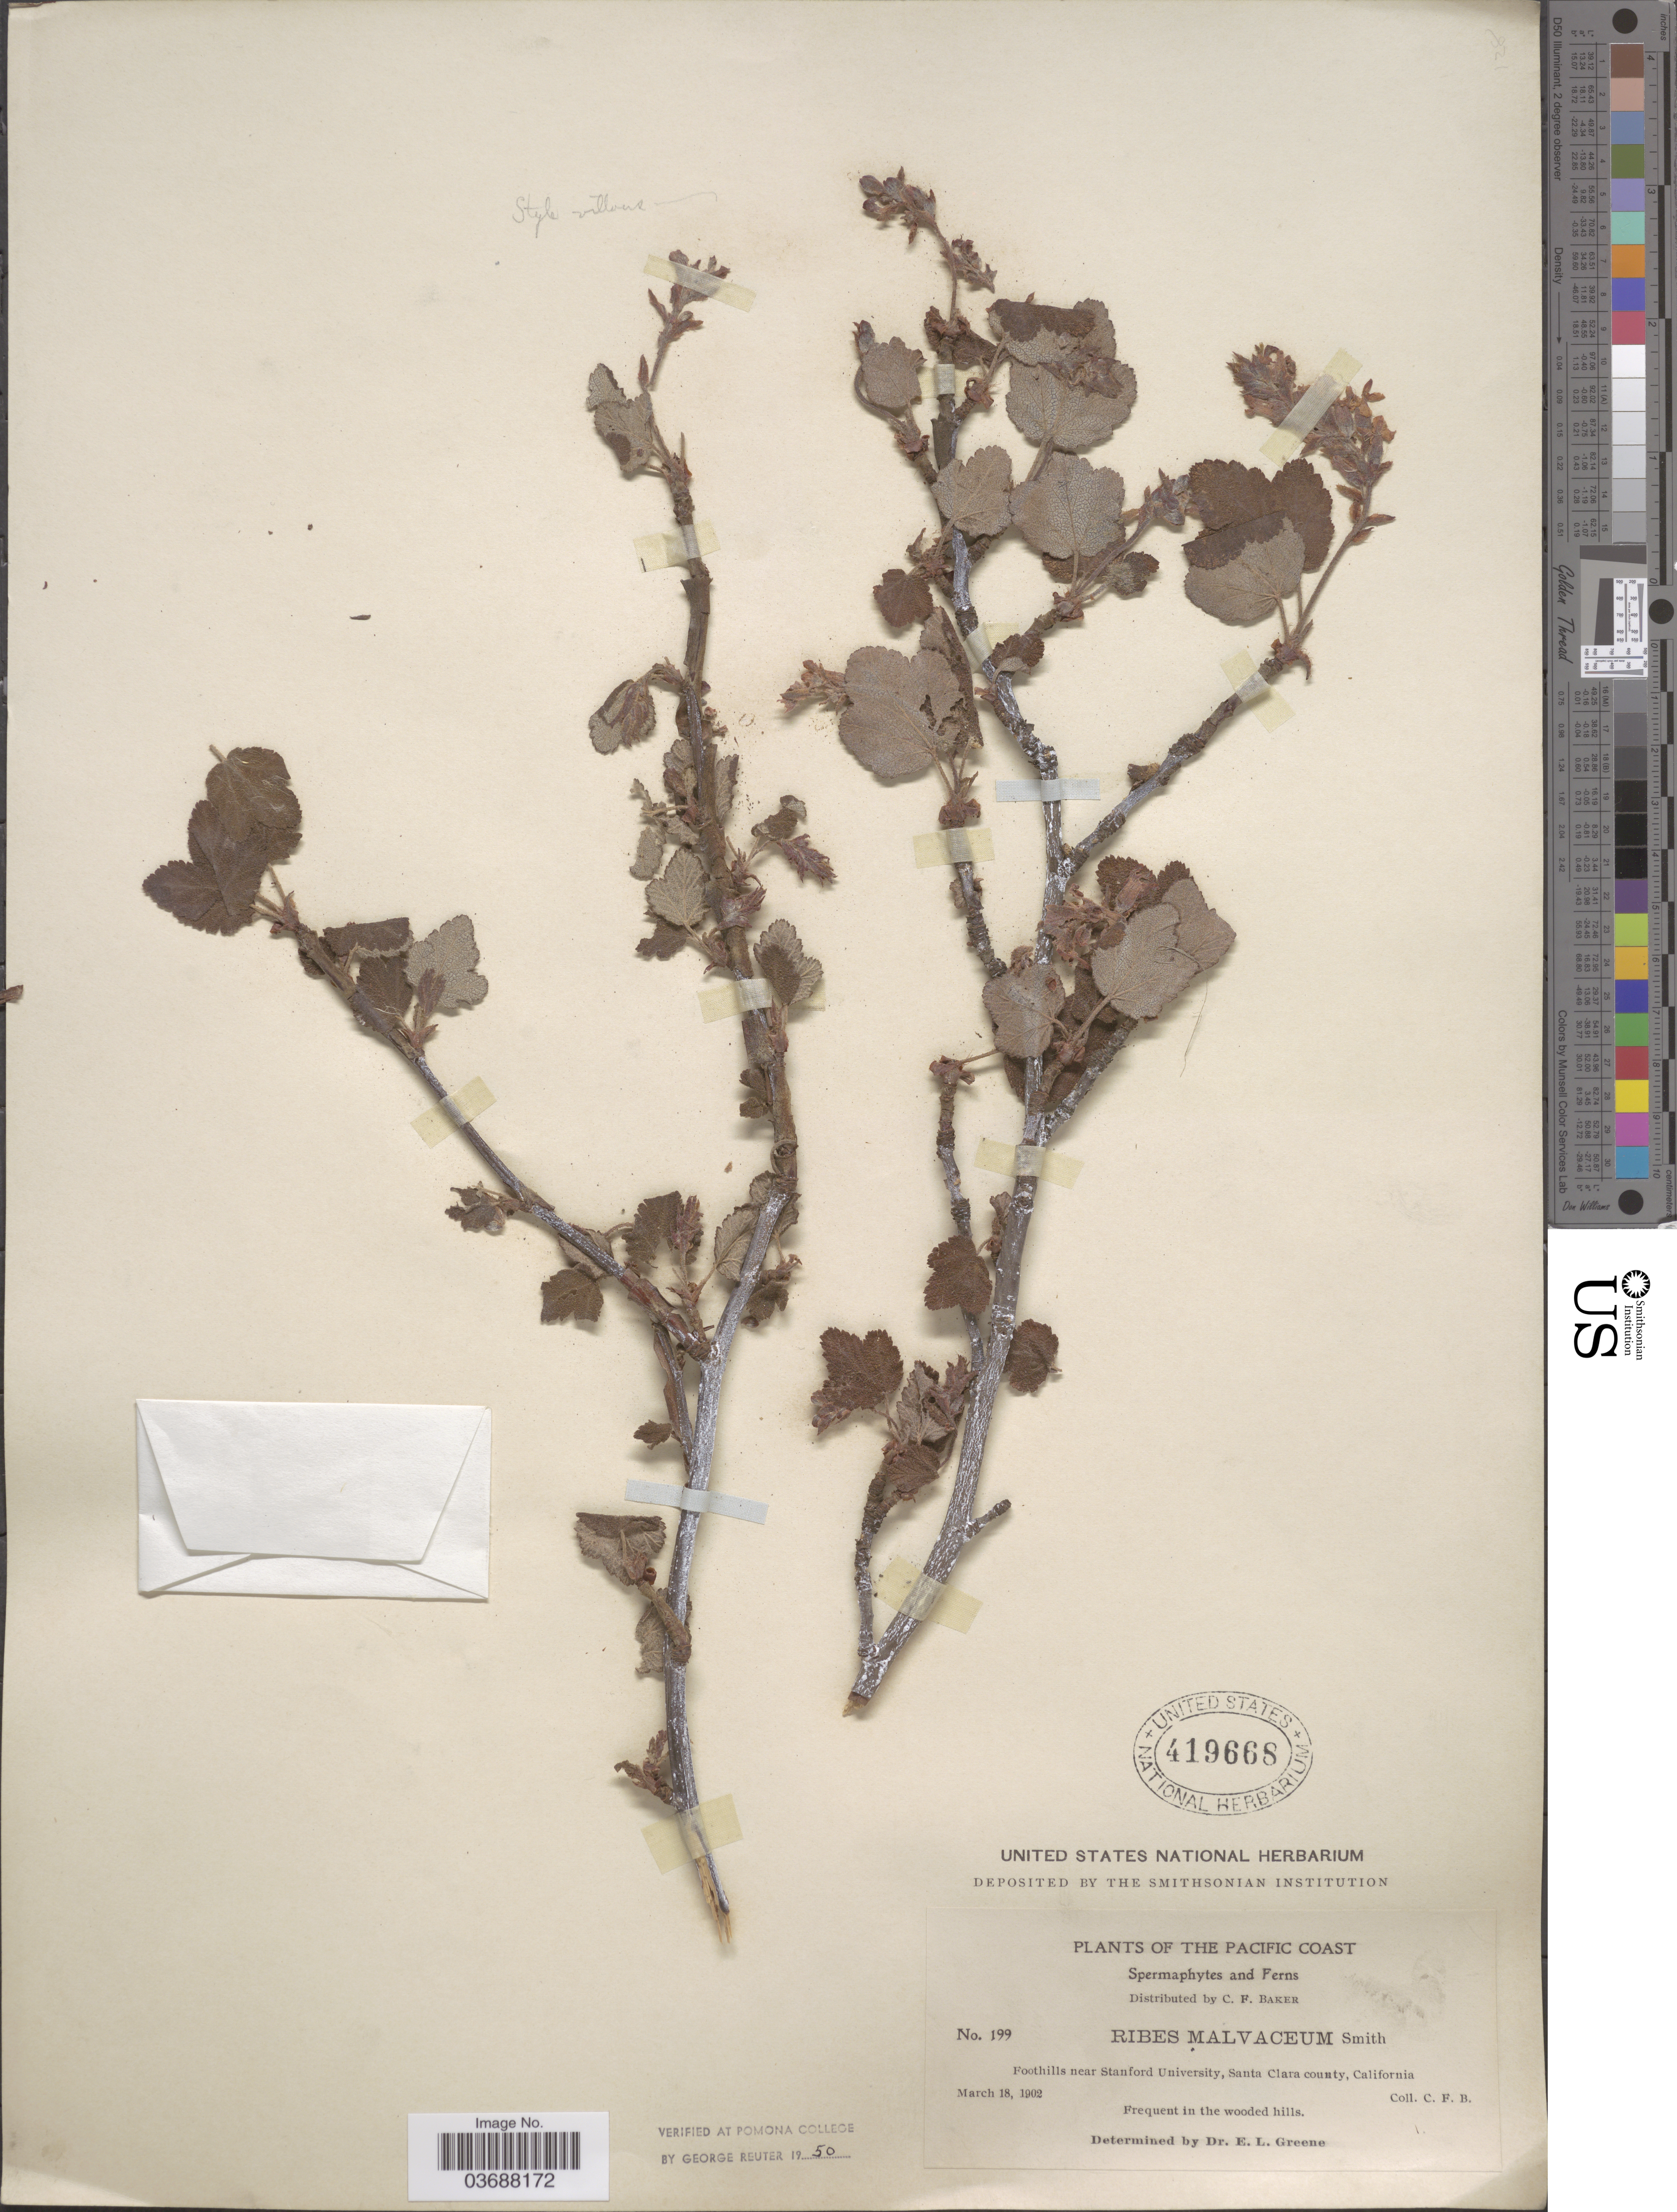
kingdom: Plantae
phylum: Tracheophyta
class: Magnoliopsida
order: Saxifragales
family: Grossulariaceae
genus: Ribes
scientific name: Ribes malvaceum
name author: Sm.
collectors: C. F. Baker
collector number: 199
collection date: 1902-03-18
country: United States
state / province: California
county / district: Santa Clara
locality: The Pacific Coast. Foothills near Stanford University, Santa Clara county.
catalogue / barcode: US 419668